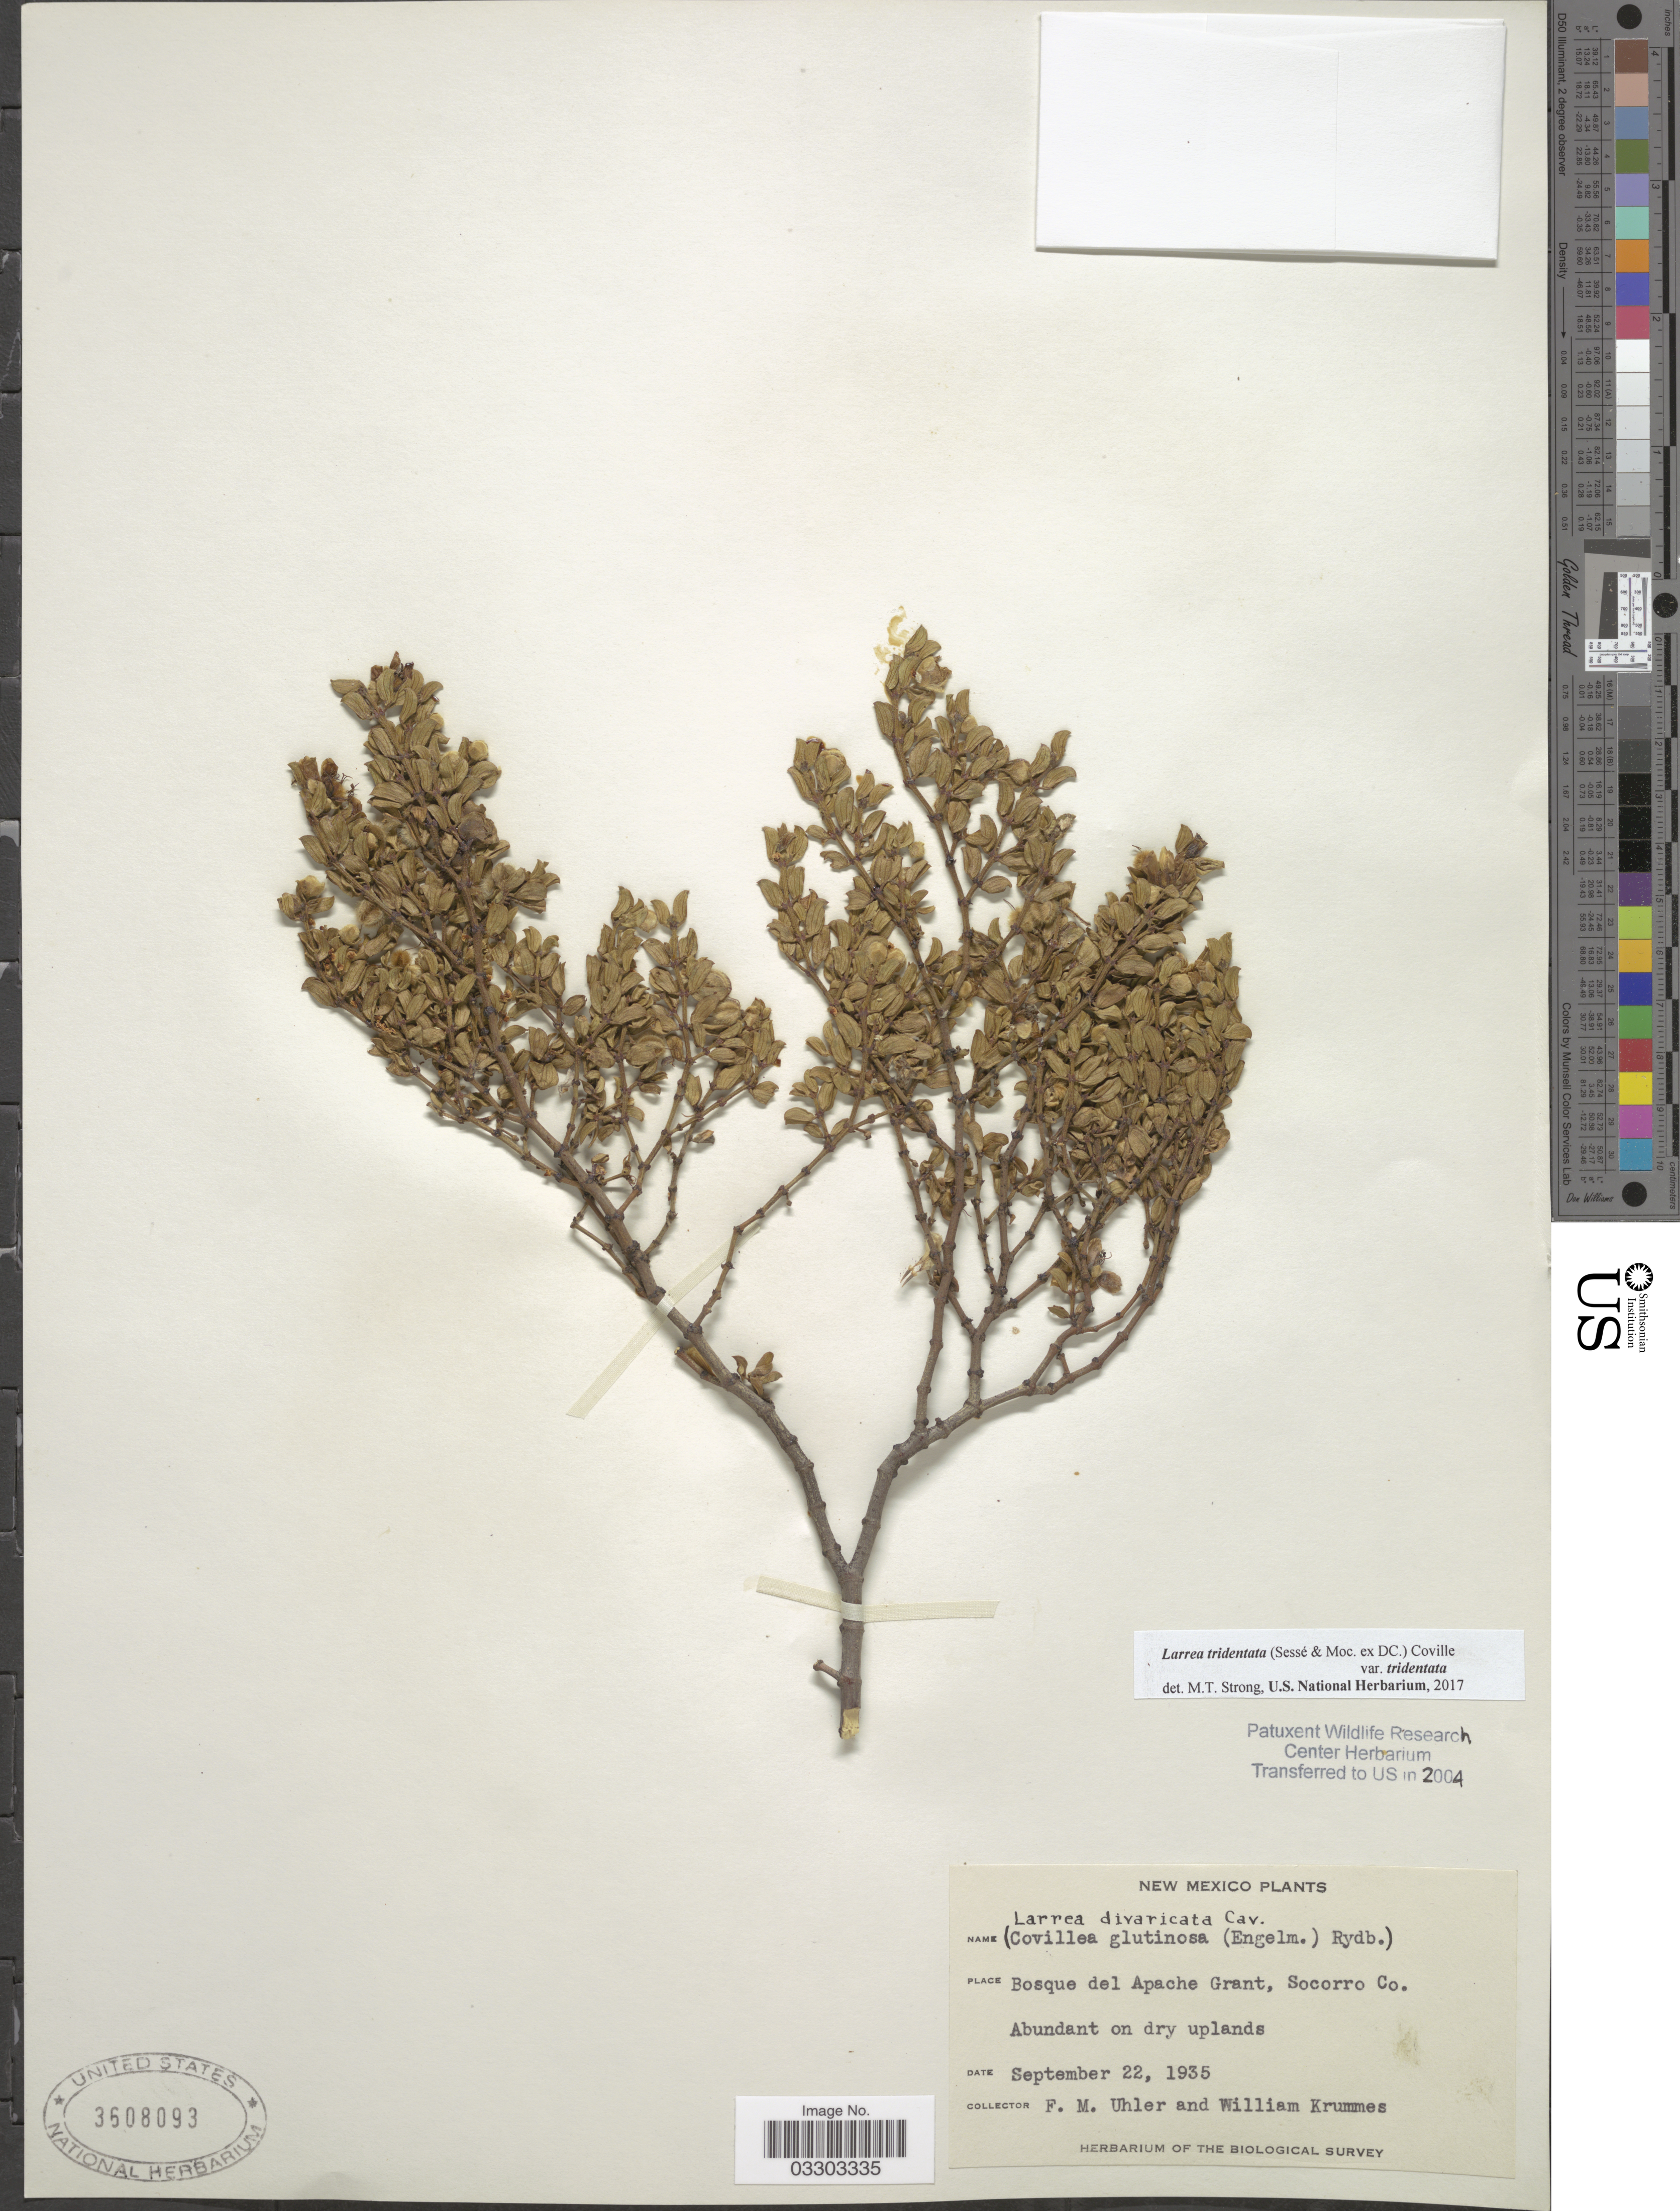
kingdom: Plantae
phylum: Tracheophyta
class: Magnoliopsida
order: Zygophyllales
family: Zygophyllaceae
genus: Larrea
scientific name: Larrea tridentata var. tridentata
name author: (Sessé & Moc. ex DC.) Coville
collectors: F. M. Uhler & W. Krummes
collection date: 1935-09-22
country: United States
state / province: New Mexico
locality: Bosque del Apache Grant, Socorro Co.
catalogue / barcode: US 3608093